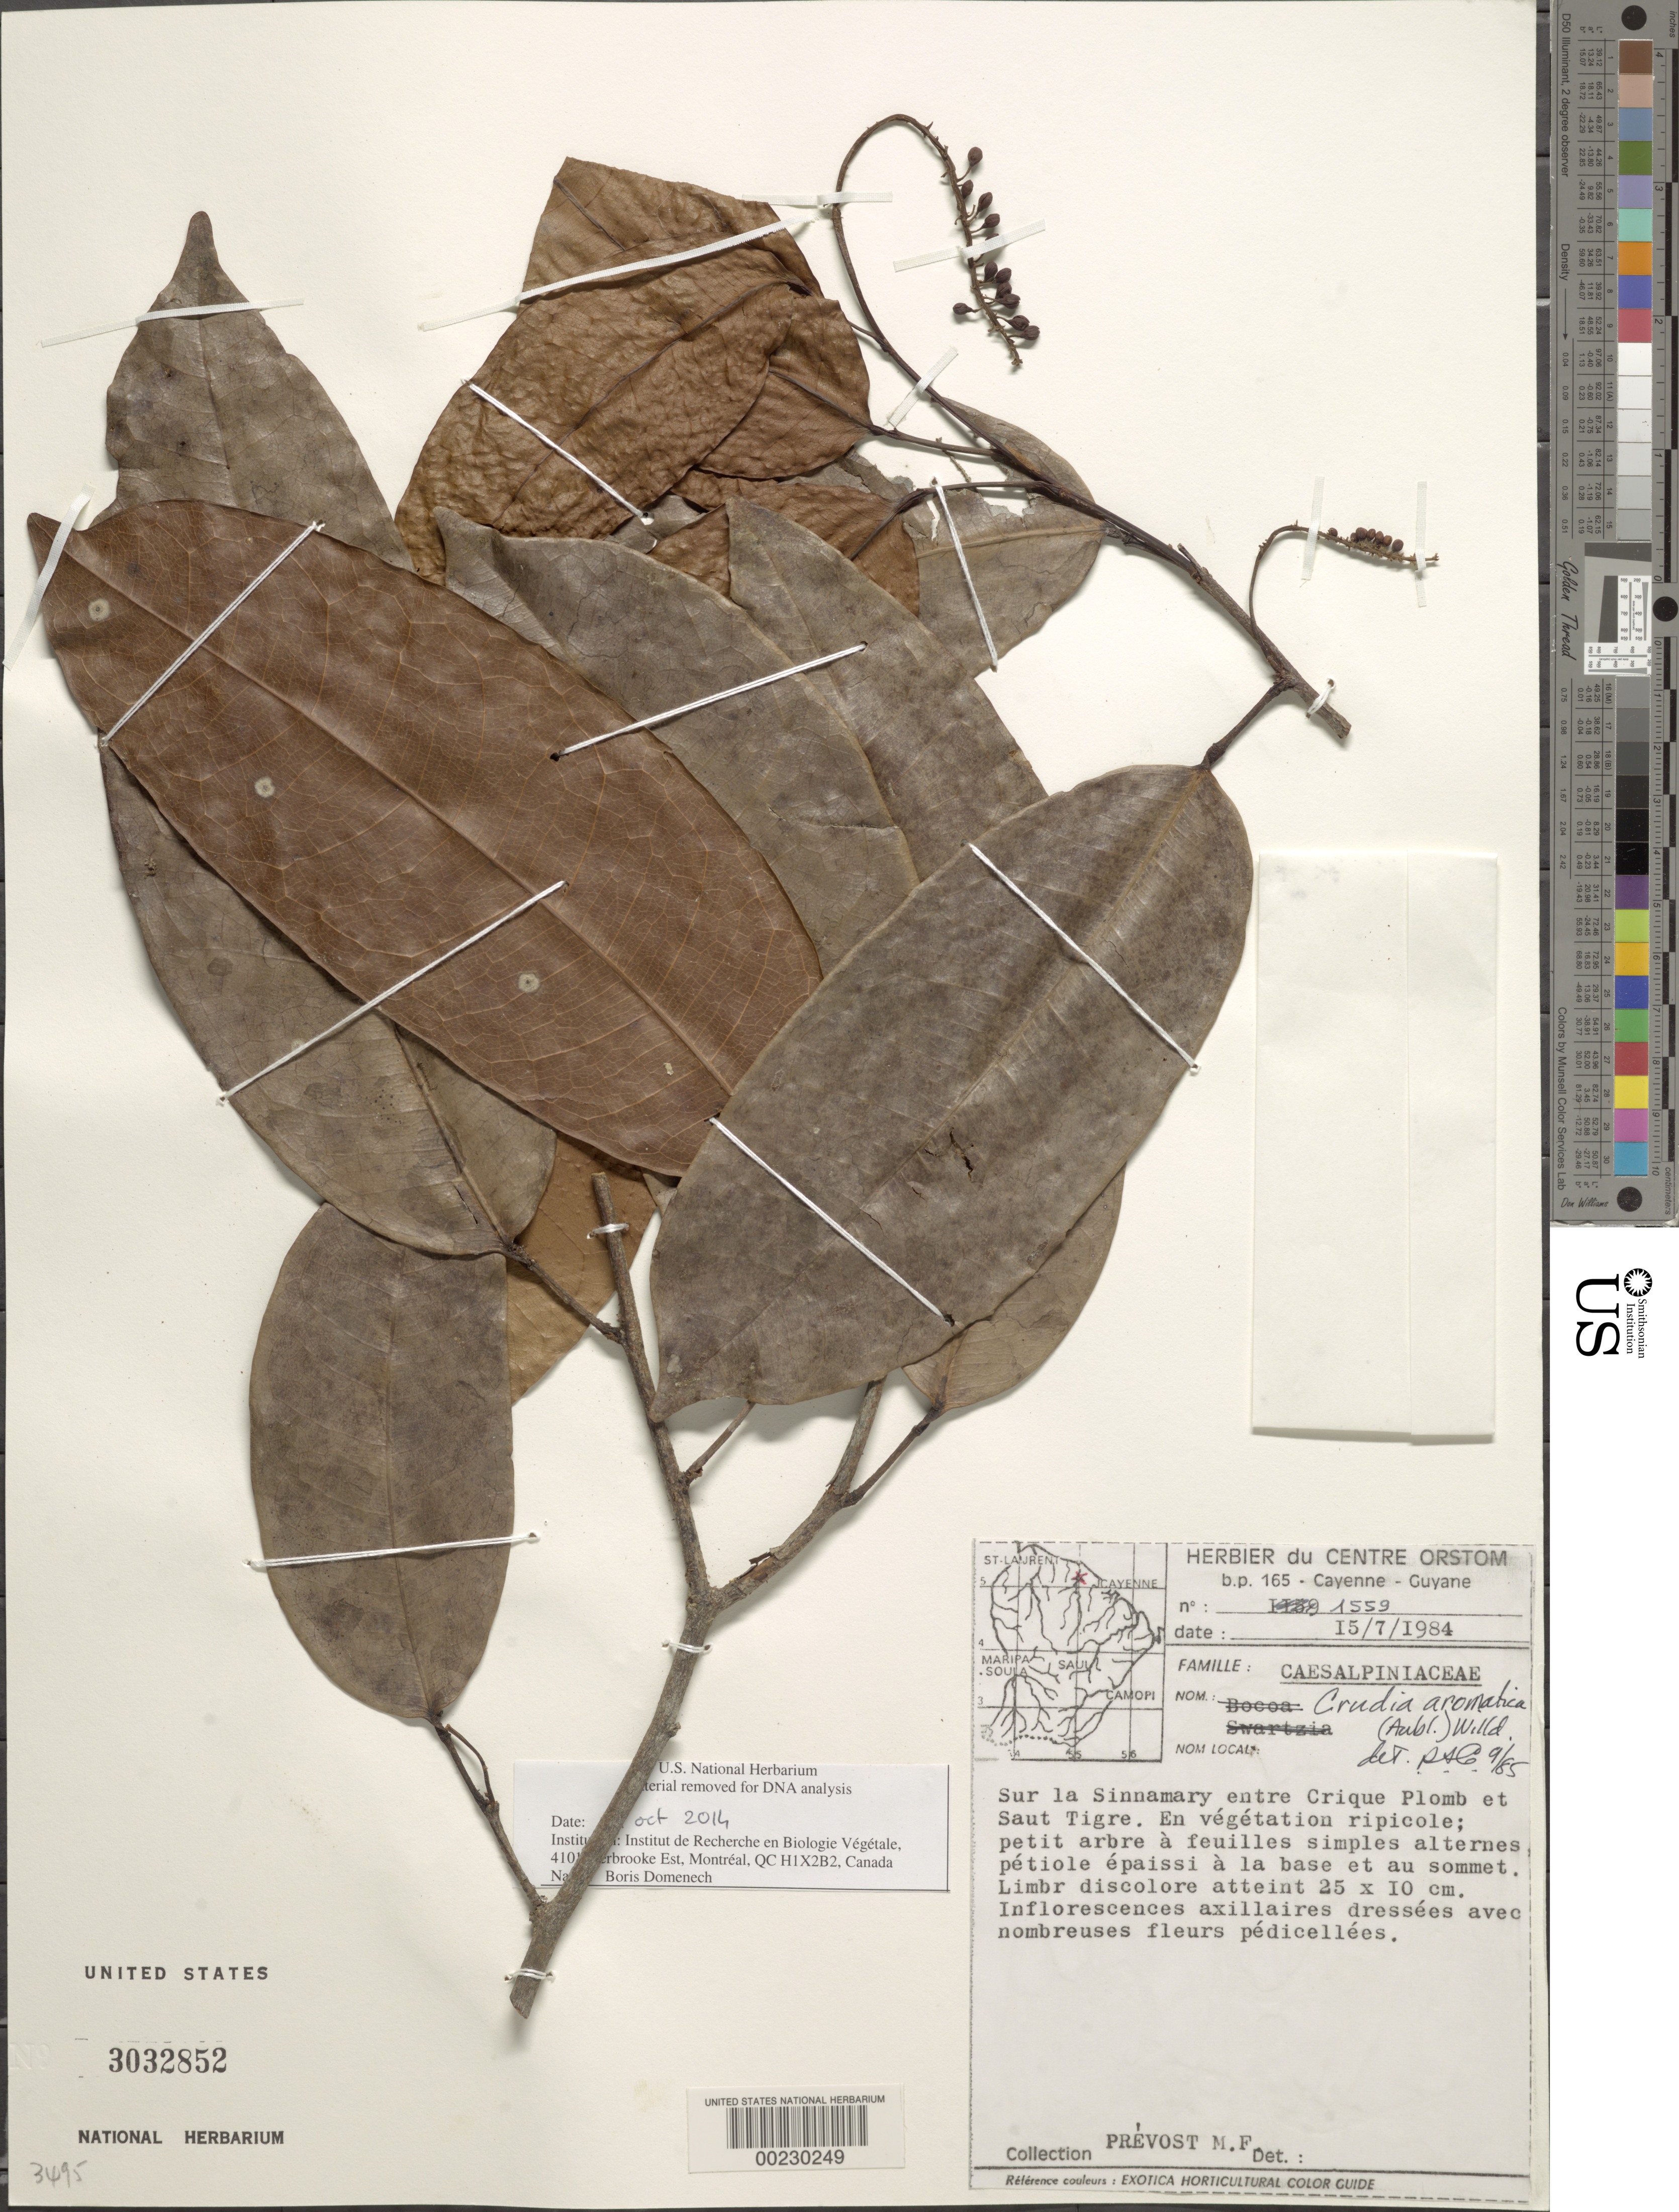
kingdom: Plantae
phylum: Tracheophyta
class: Magnoliopsida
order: Fabales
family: Fabaceae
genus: Crudia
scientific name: Crudia aromatica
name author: (Aubl.) Willd.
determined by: Cowan, R. S.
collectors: M.-F. Prévost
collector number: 1559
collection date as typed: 15 Jul 1984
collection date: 1984-07-15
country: French Guiana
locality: S of sinnamary between crique plomb and saut tigre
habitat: See specimen sheet for notes in french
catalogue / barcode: US 3032852